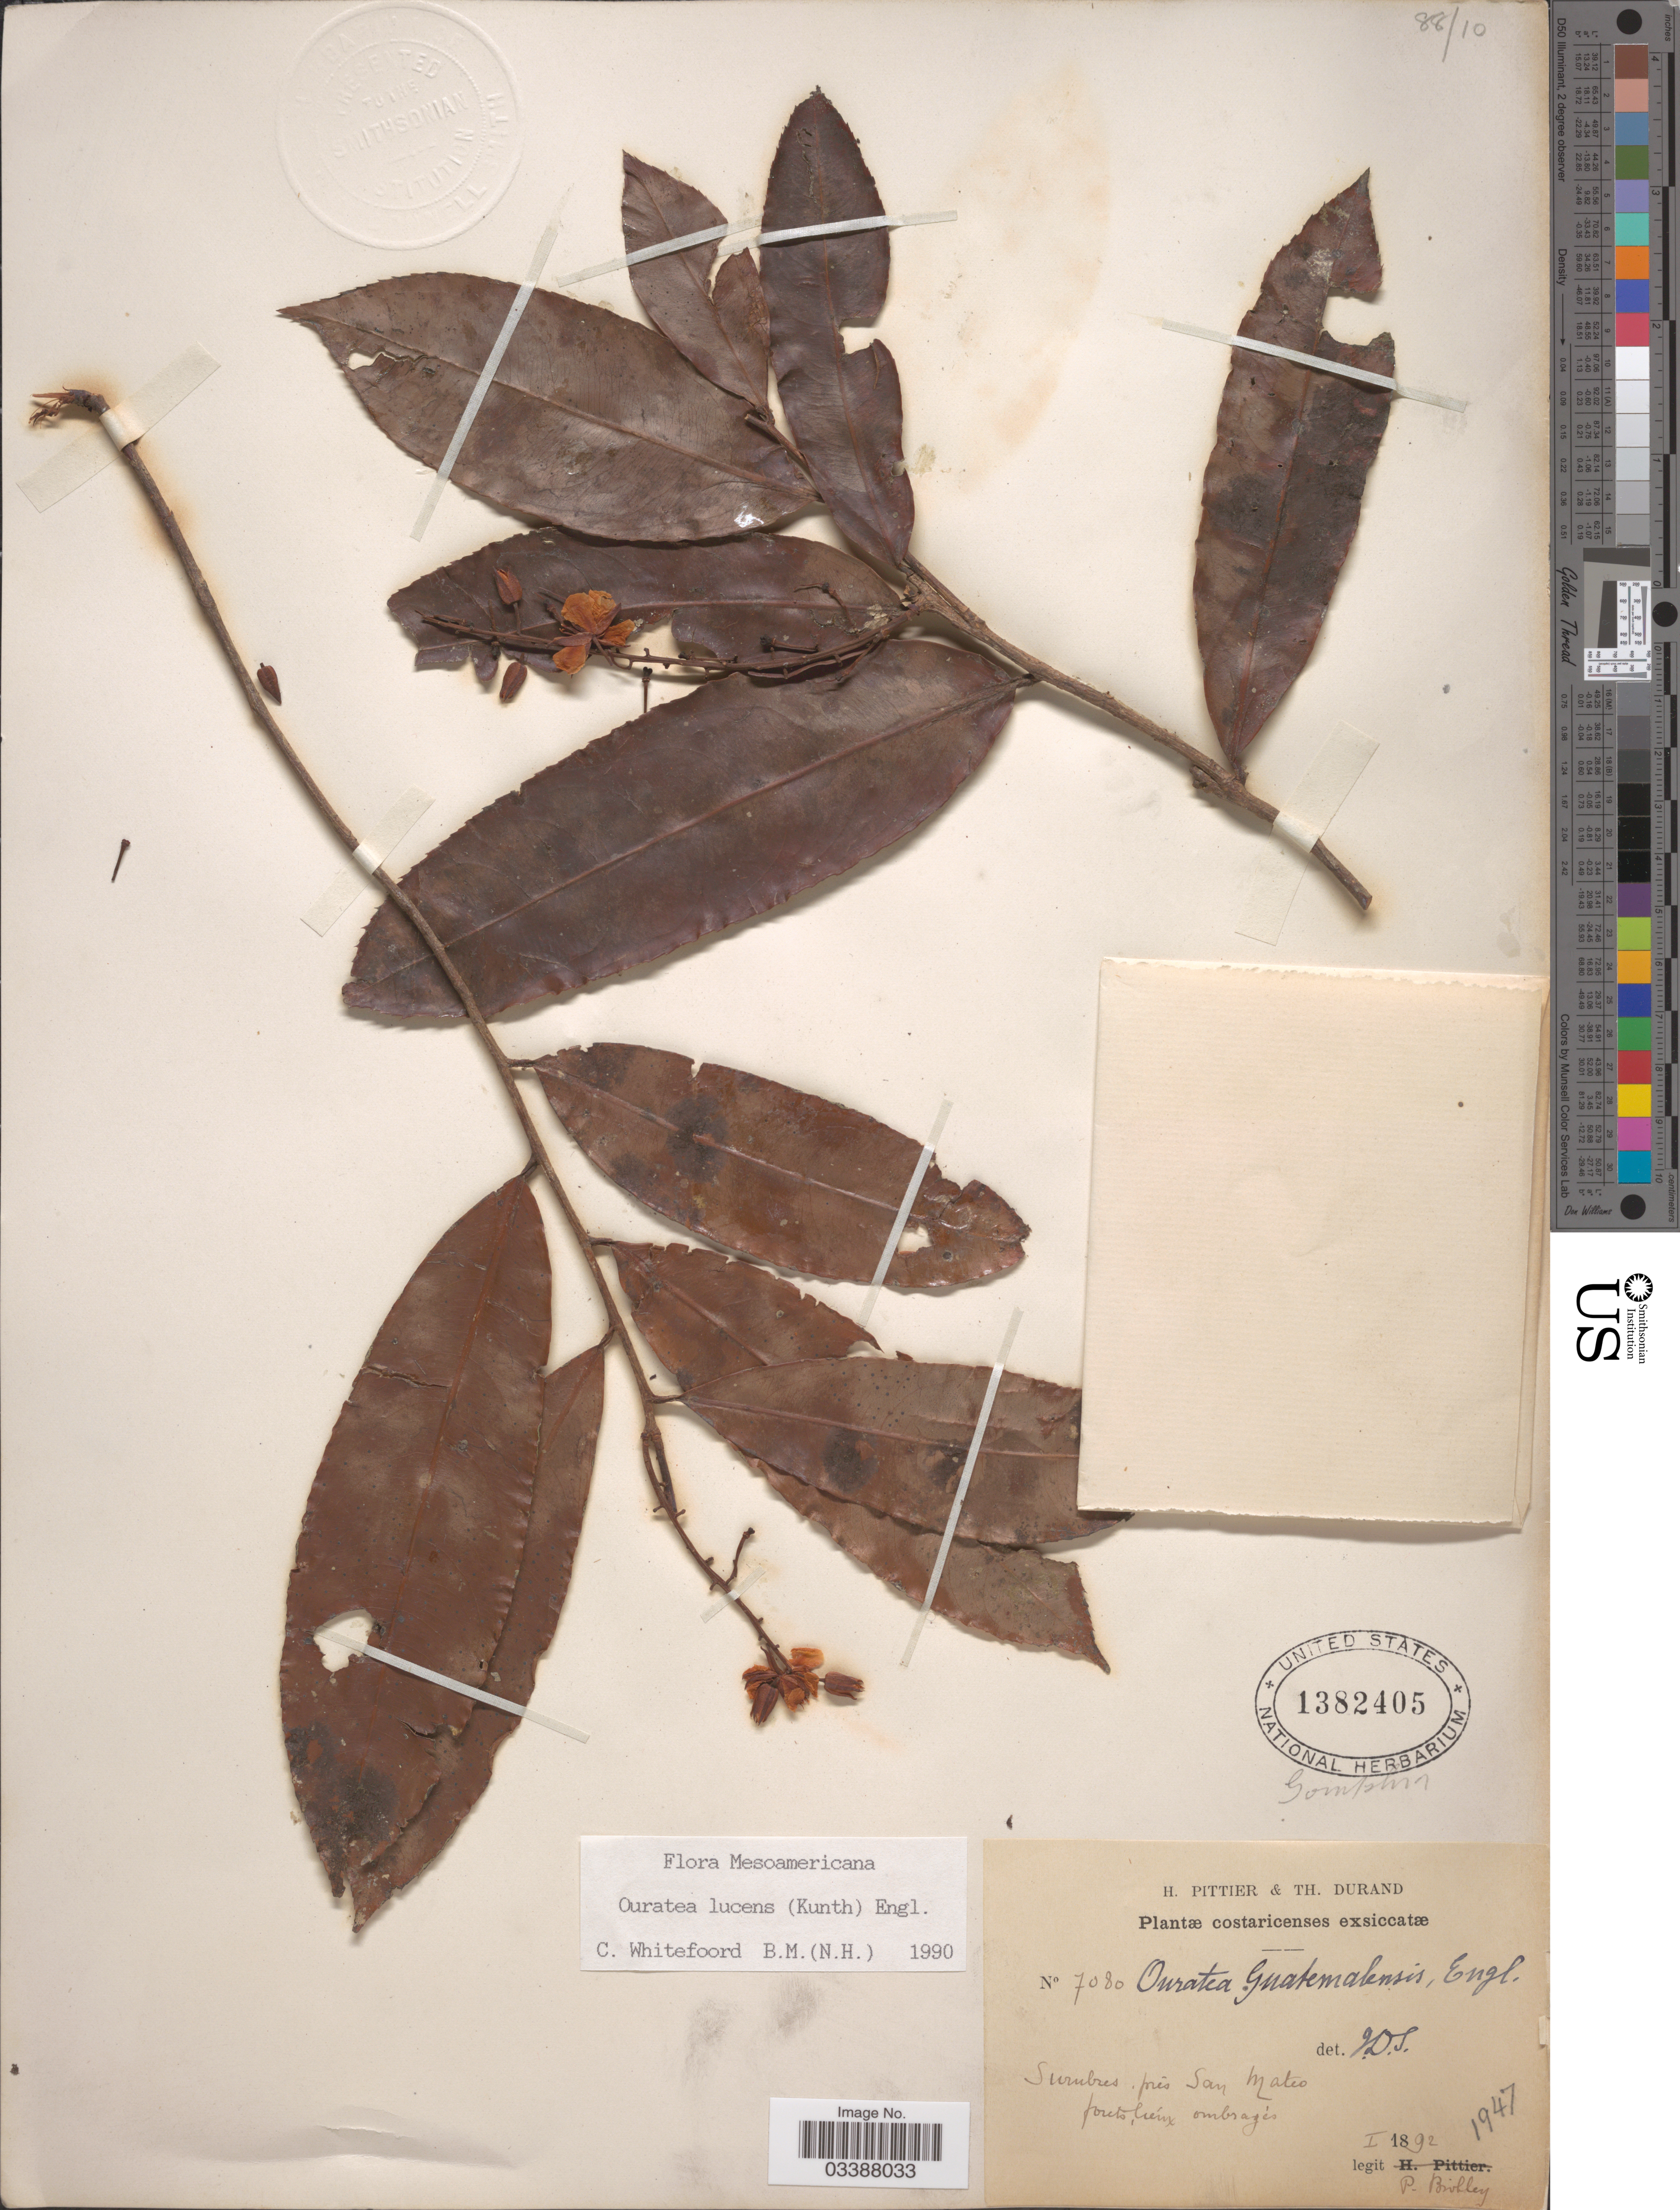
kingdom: Plantae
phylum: Tracheophyta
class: Magnoliopsida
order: Malpighiales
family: Ochnaceae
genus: Ouratea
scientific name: Ouratea lucens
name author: (Kunth) Engl.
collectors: P. Biolley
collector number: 7080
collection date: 1892-01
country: Costa Rica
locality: Surubres, prés San Mateo.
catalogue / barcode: US 1382405